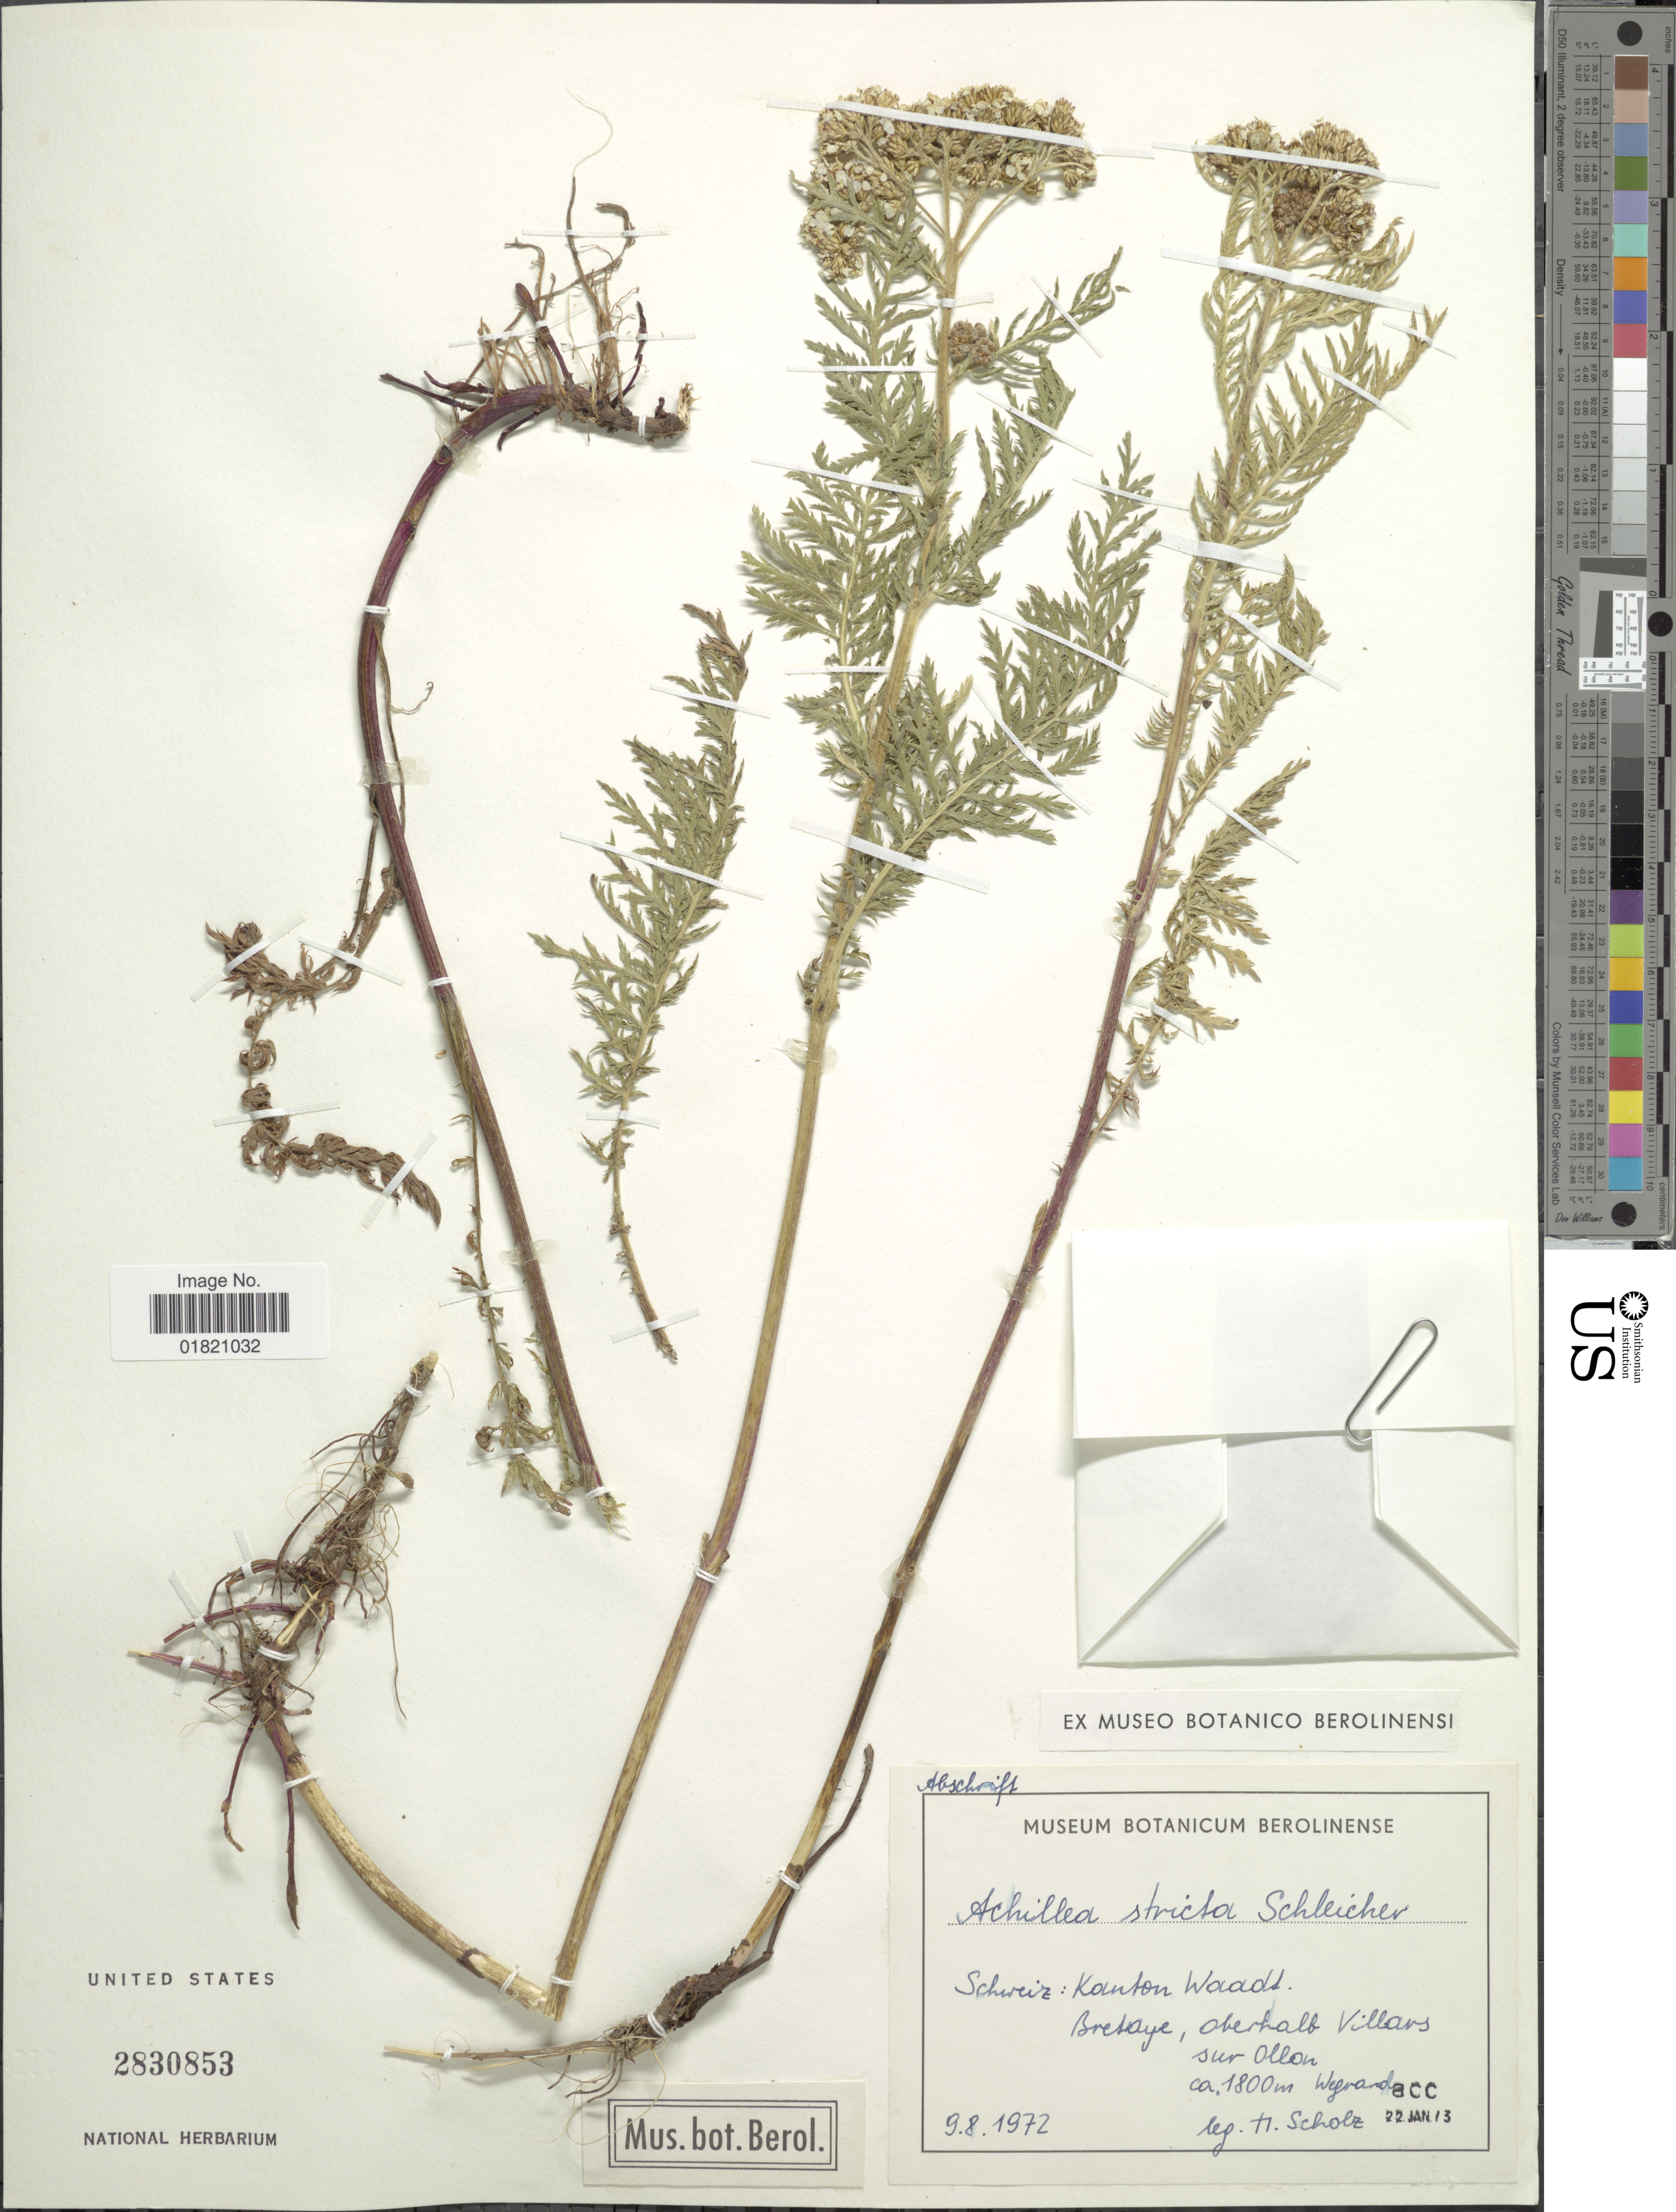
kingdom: Plantae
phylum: Tracheophyta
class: Magnoliopsida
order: Asterales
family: Asteraceae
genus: Achillea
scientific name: Achillea stricta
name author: (W.D.J. Koch) Schleich. ex Gremli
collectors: H. W. Scholz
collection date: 1972-08-09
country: Switzerland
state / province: Vaud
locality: Schweiz: Kanton Waadt. Bretaye, oberhalb Villars sur Ollon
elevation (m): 1800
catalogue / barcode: US 2830853